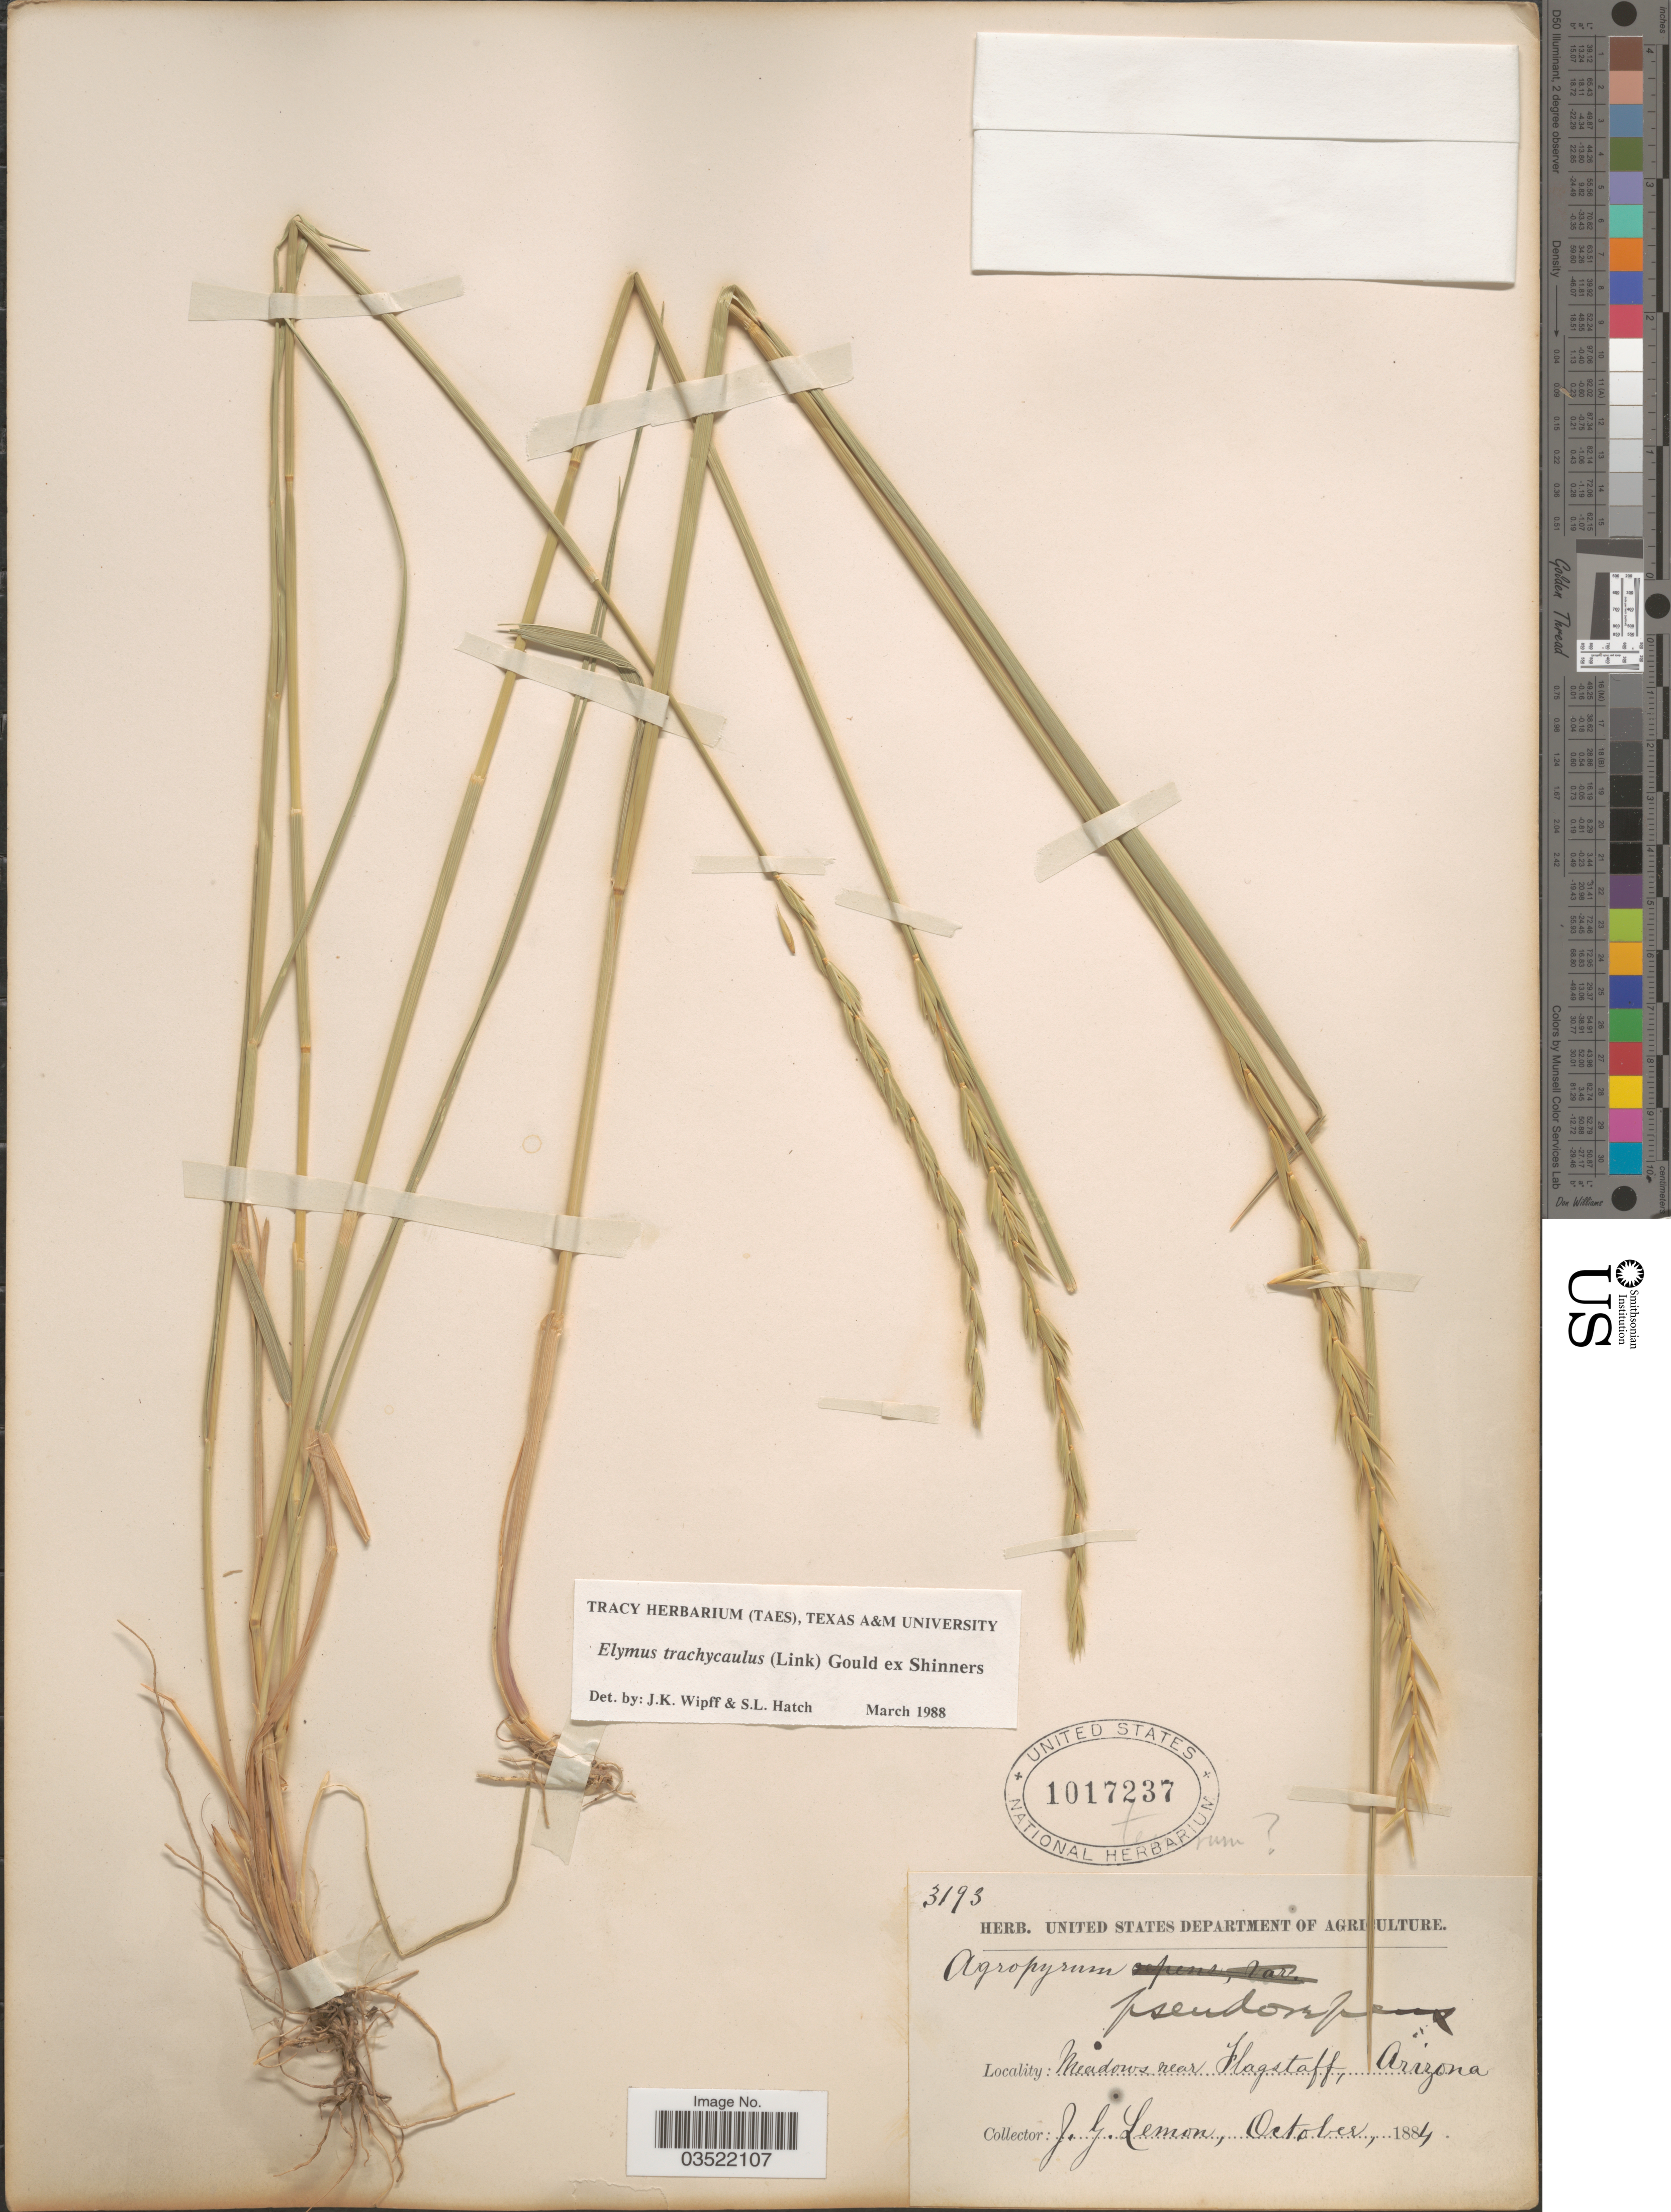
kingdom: Plantae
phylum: Tracheophyta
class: Liliopsida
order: Poales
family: Poaceae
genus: Elymus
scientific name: Elymus trachycaulus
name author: (Link) Gould ex Shinners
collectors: J. Lemon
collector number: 3193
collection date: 1884-10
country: United States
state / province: Arizona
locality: Meadows near Flagstaff.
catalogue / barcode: US 1017237